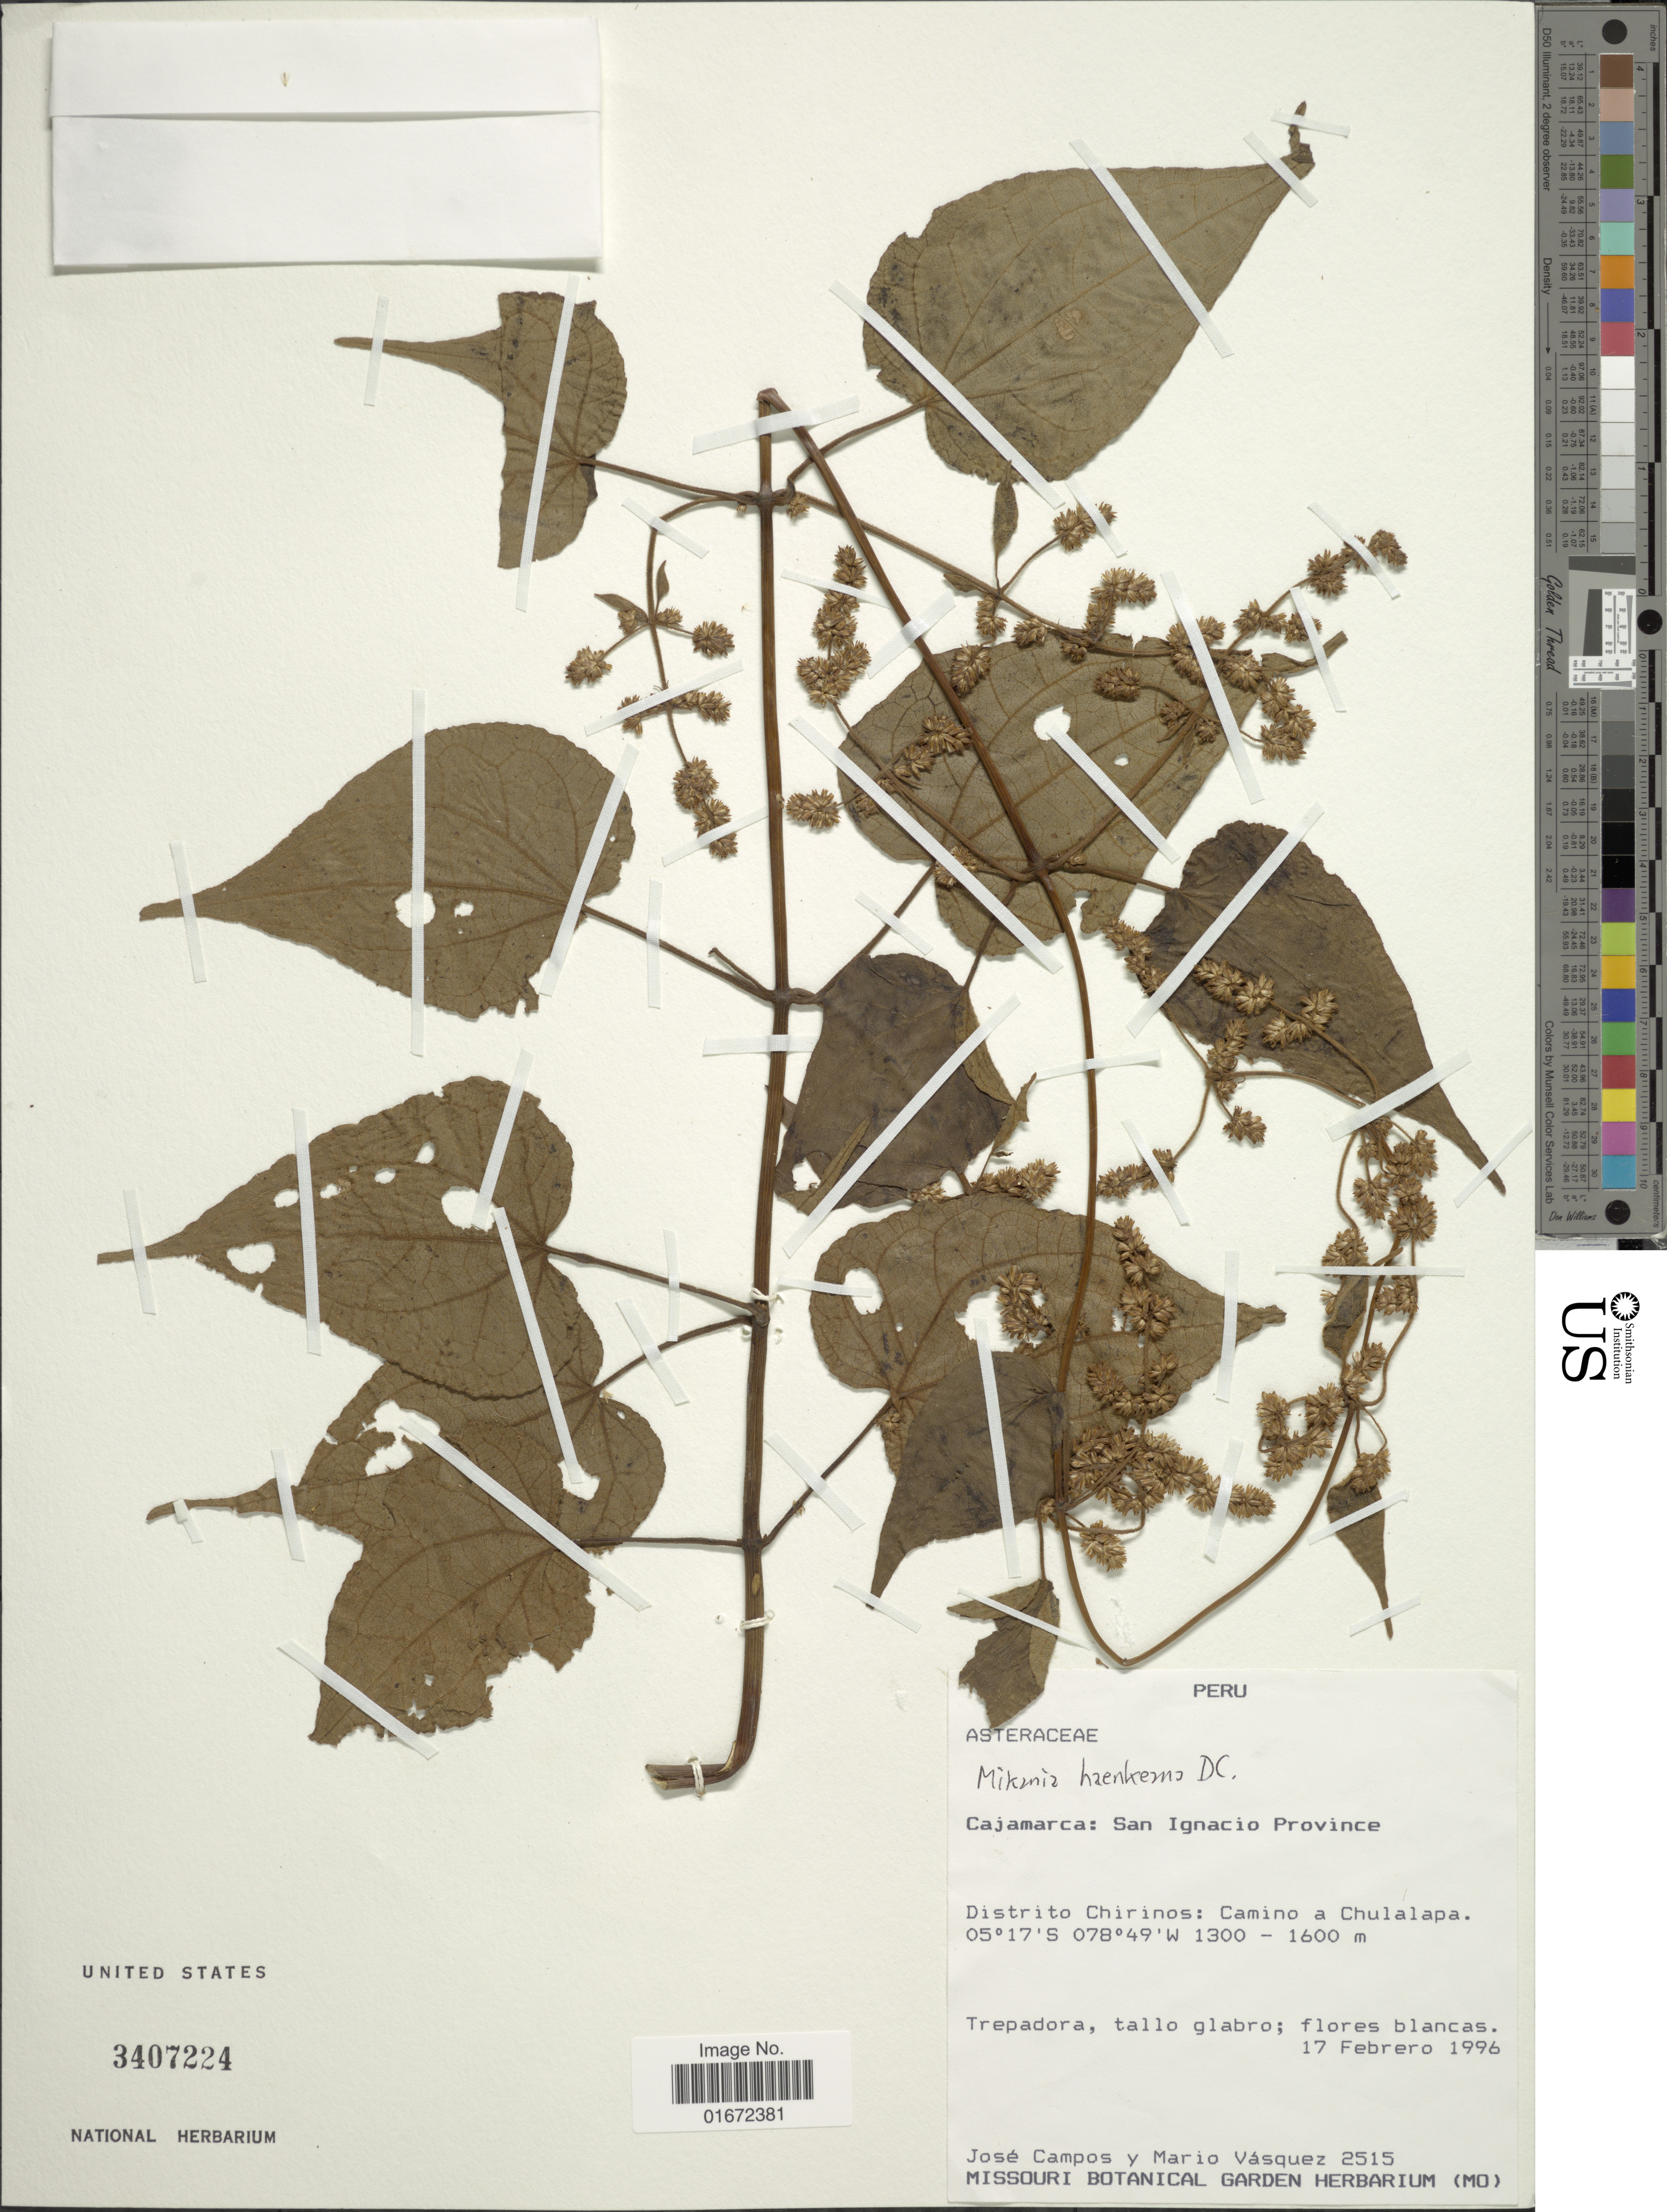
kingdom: Plantae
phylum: Tracheophyta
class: Magnoliopsida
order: Asterales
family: Asteraceae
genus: Mikania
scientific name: Mikania haenkeana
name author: DC.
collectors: J. Campos & M. Vasquez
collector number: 2515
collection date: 1996-02-17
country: Peru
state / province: Cajamarca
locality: Cajamarca: San Ignacio Province. Distrito Chirinos: Camino a Chulalapa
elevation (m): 1300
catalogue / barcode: US 3407224